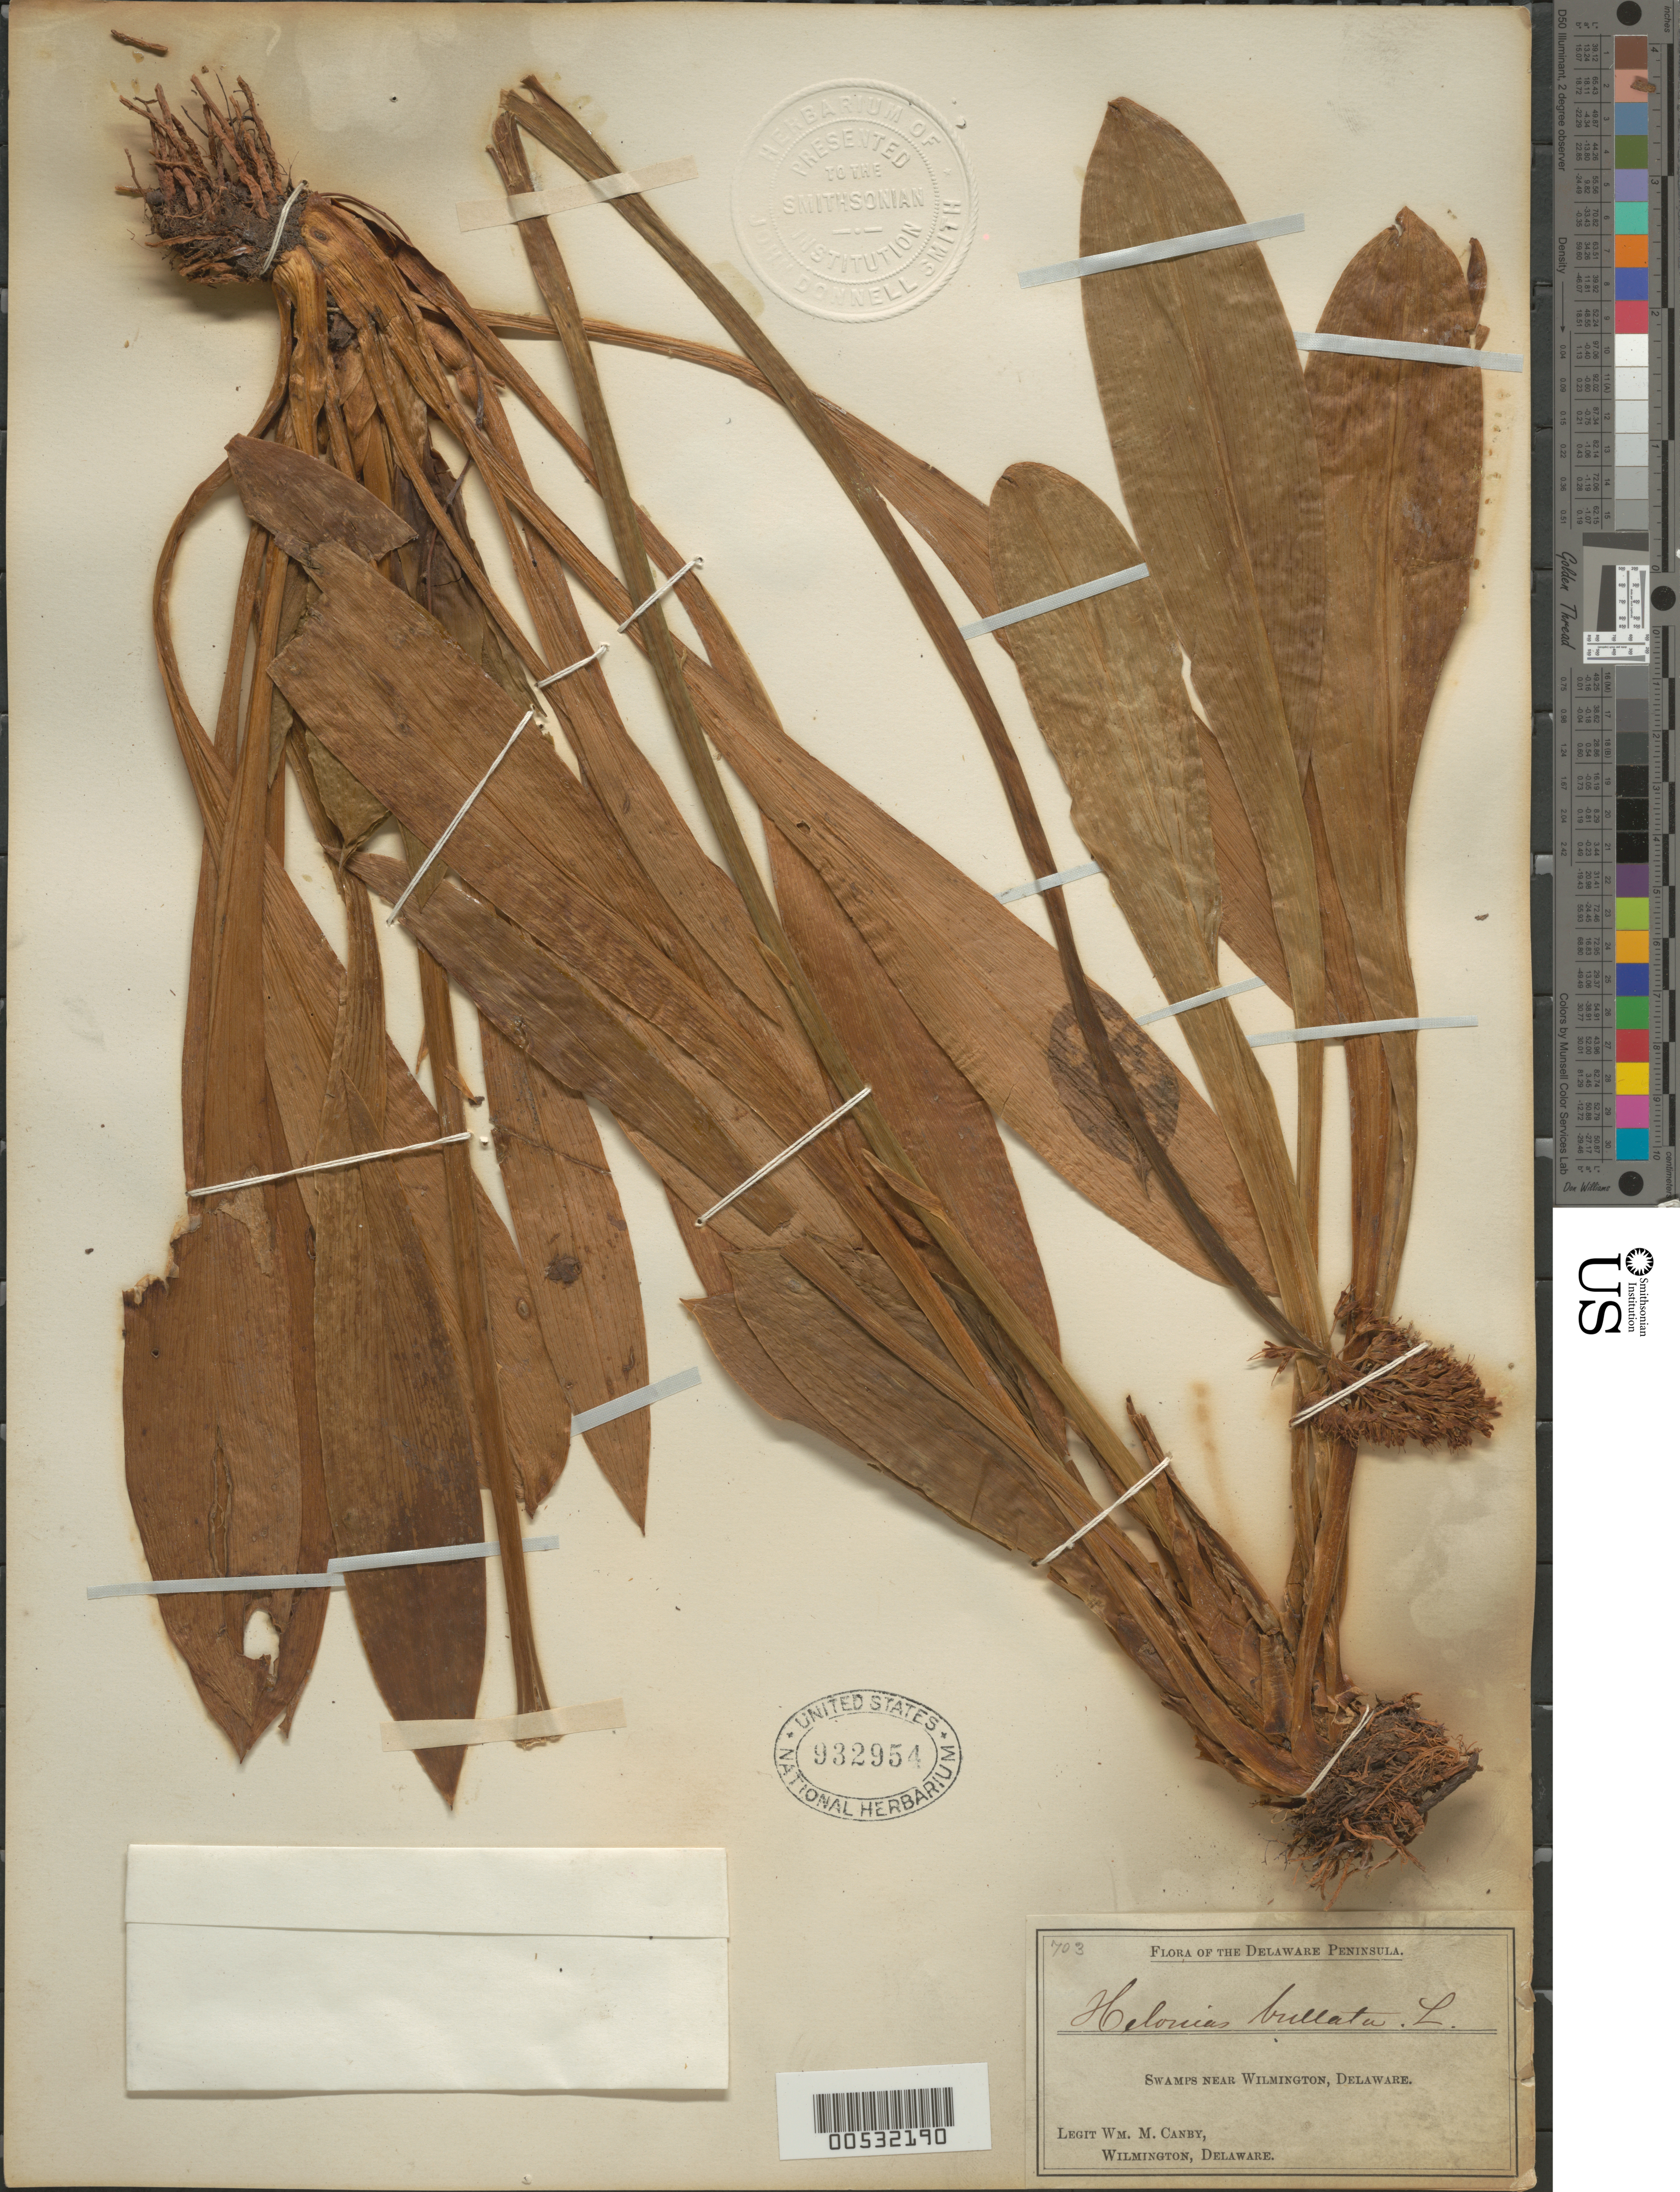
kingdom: Plantae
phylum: Tracheophyta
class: Liliopsida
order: Liliales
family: Melanthiaceae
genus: Helonias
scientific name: Helonias bullata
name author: L.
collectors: W. M. Canby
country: United States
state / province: Delaware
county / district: New Castle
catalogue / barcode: US 932954